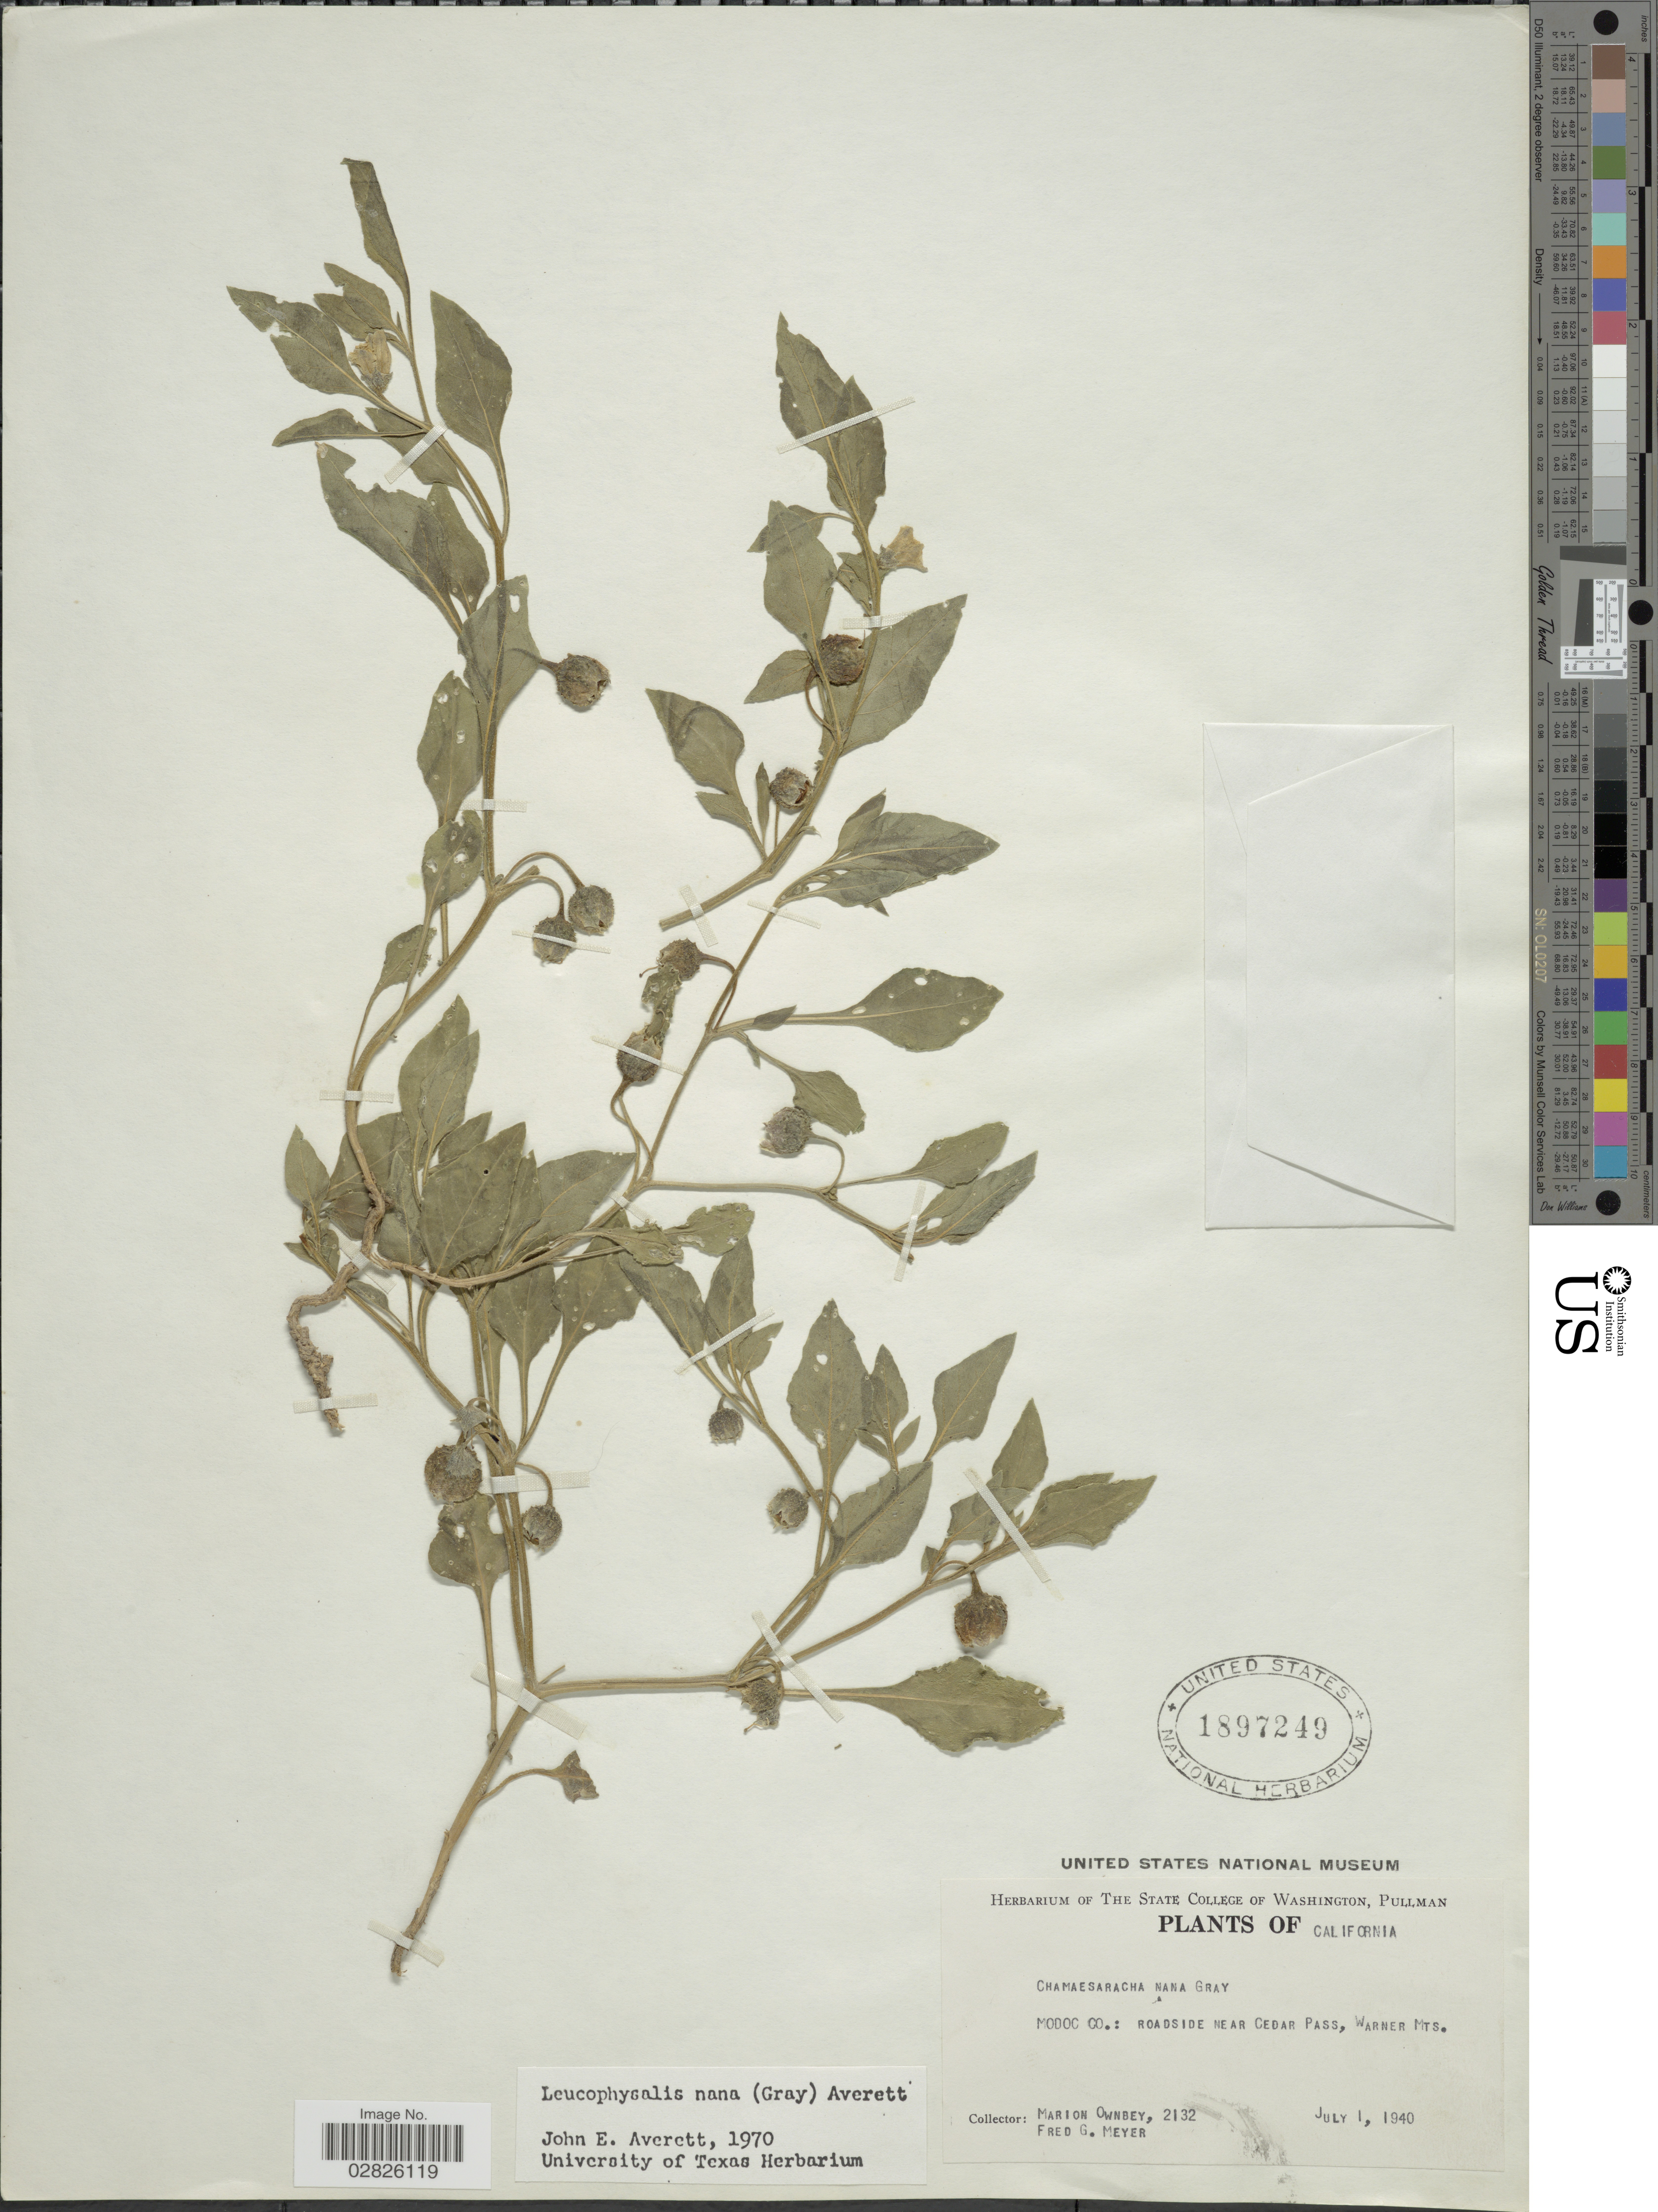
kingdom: Plantae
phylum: Tracheophyta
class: Magnoliopsida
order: Solanales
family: Solanaceae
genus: Leucophysalis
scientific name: Leucophysalis nana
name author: (A. Gray) Averett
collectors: M. Ownbey & F. G. Meyer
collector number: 2132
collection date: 1940-07-01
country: United States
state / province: California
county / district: Modoc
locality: Modoc Co.: roadside near Cedar Pass, Warner Mts.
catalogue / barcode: US 1897249